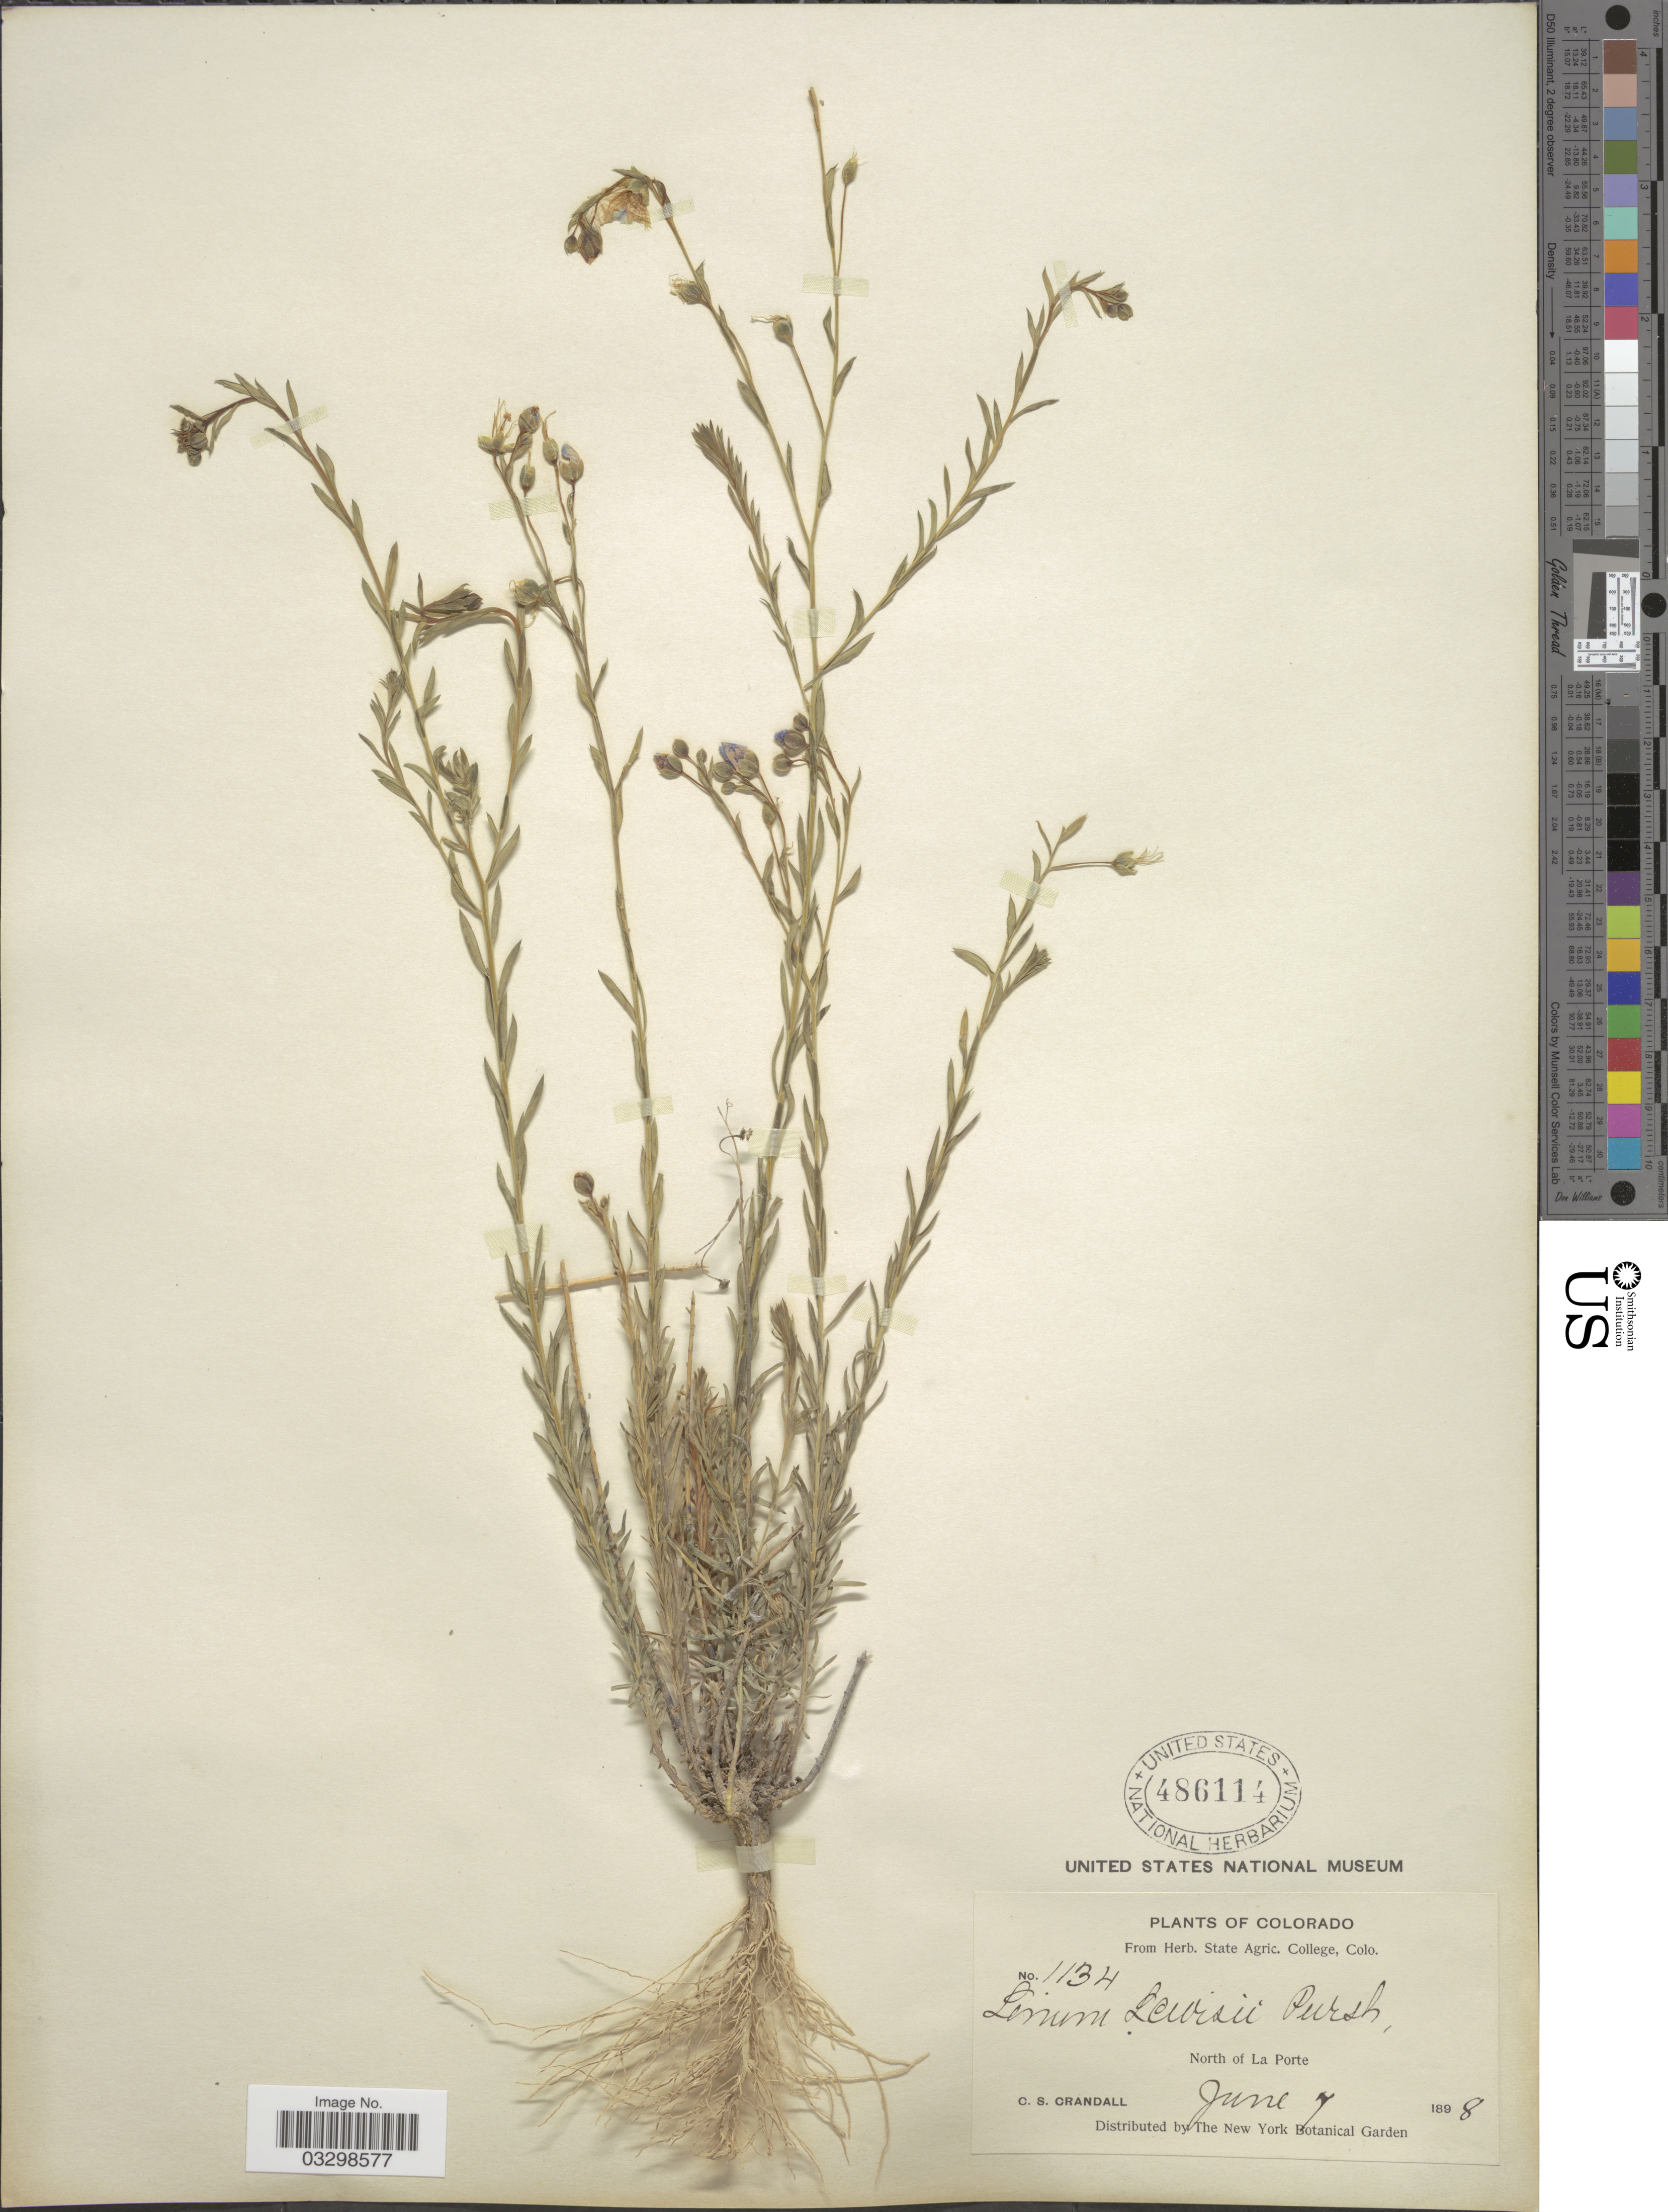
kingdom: Plantae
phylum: Tracheophyta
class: Magnoliopsida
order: Malpighiales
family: Linaceae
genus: Linum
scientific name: Linum lewisii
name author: Pursh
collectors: C. Crandall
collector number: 1134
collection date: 1898-06-07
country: United States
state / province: Colorado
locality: North of La Porte.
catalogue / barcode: US 486114